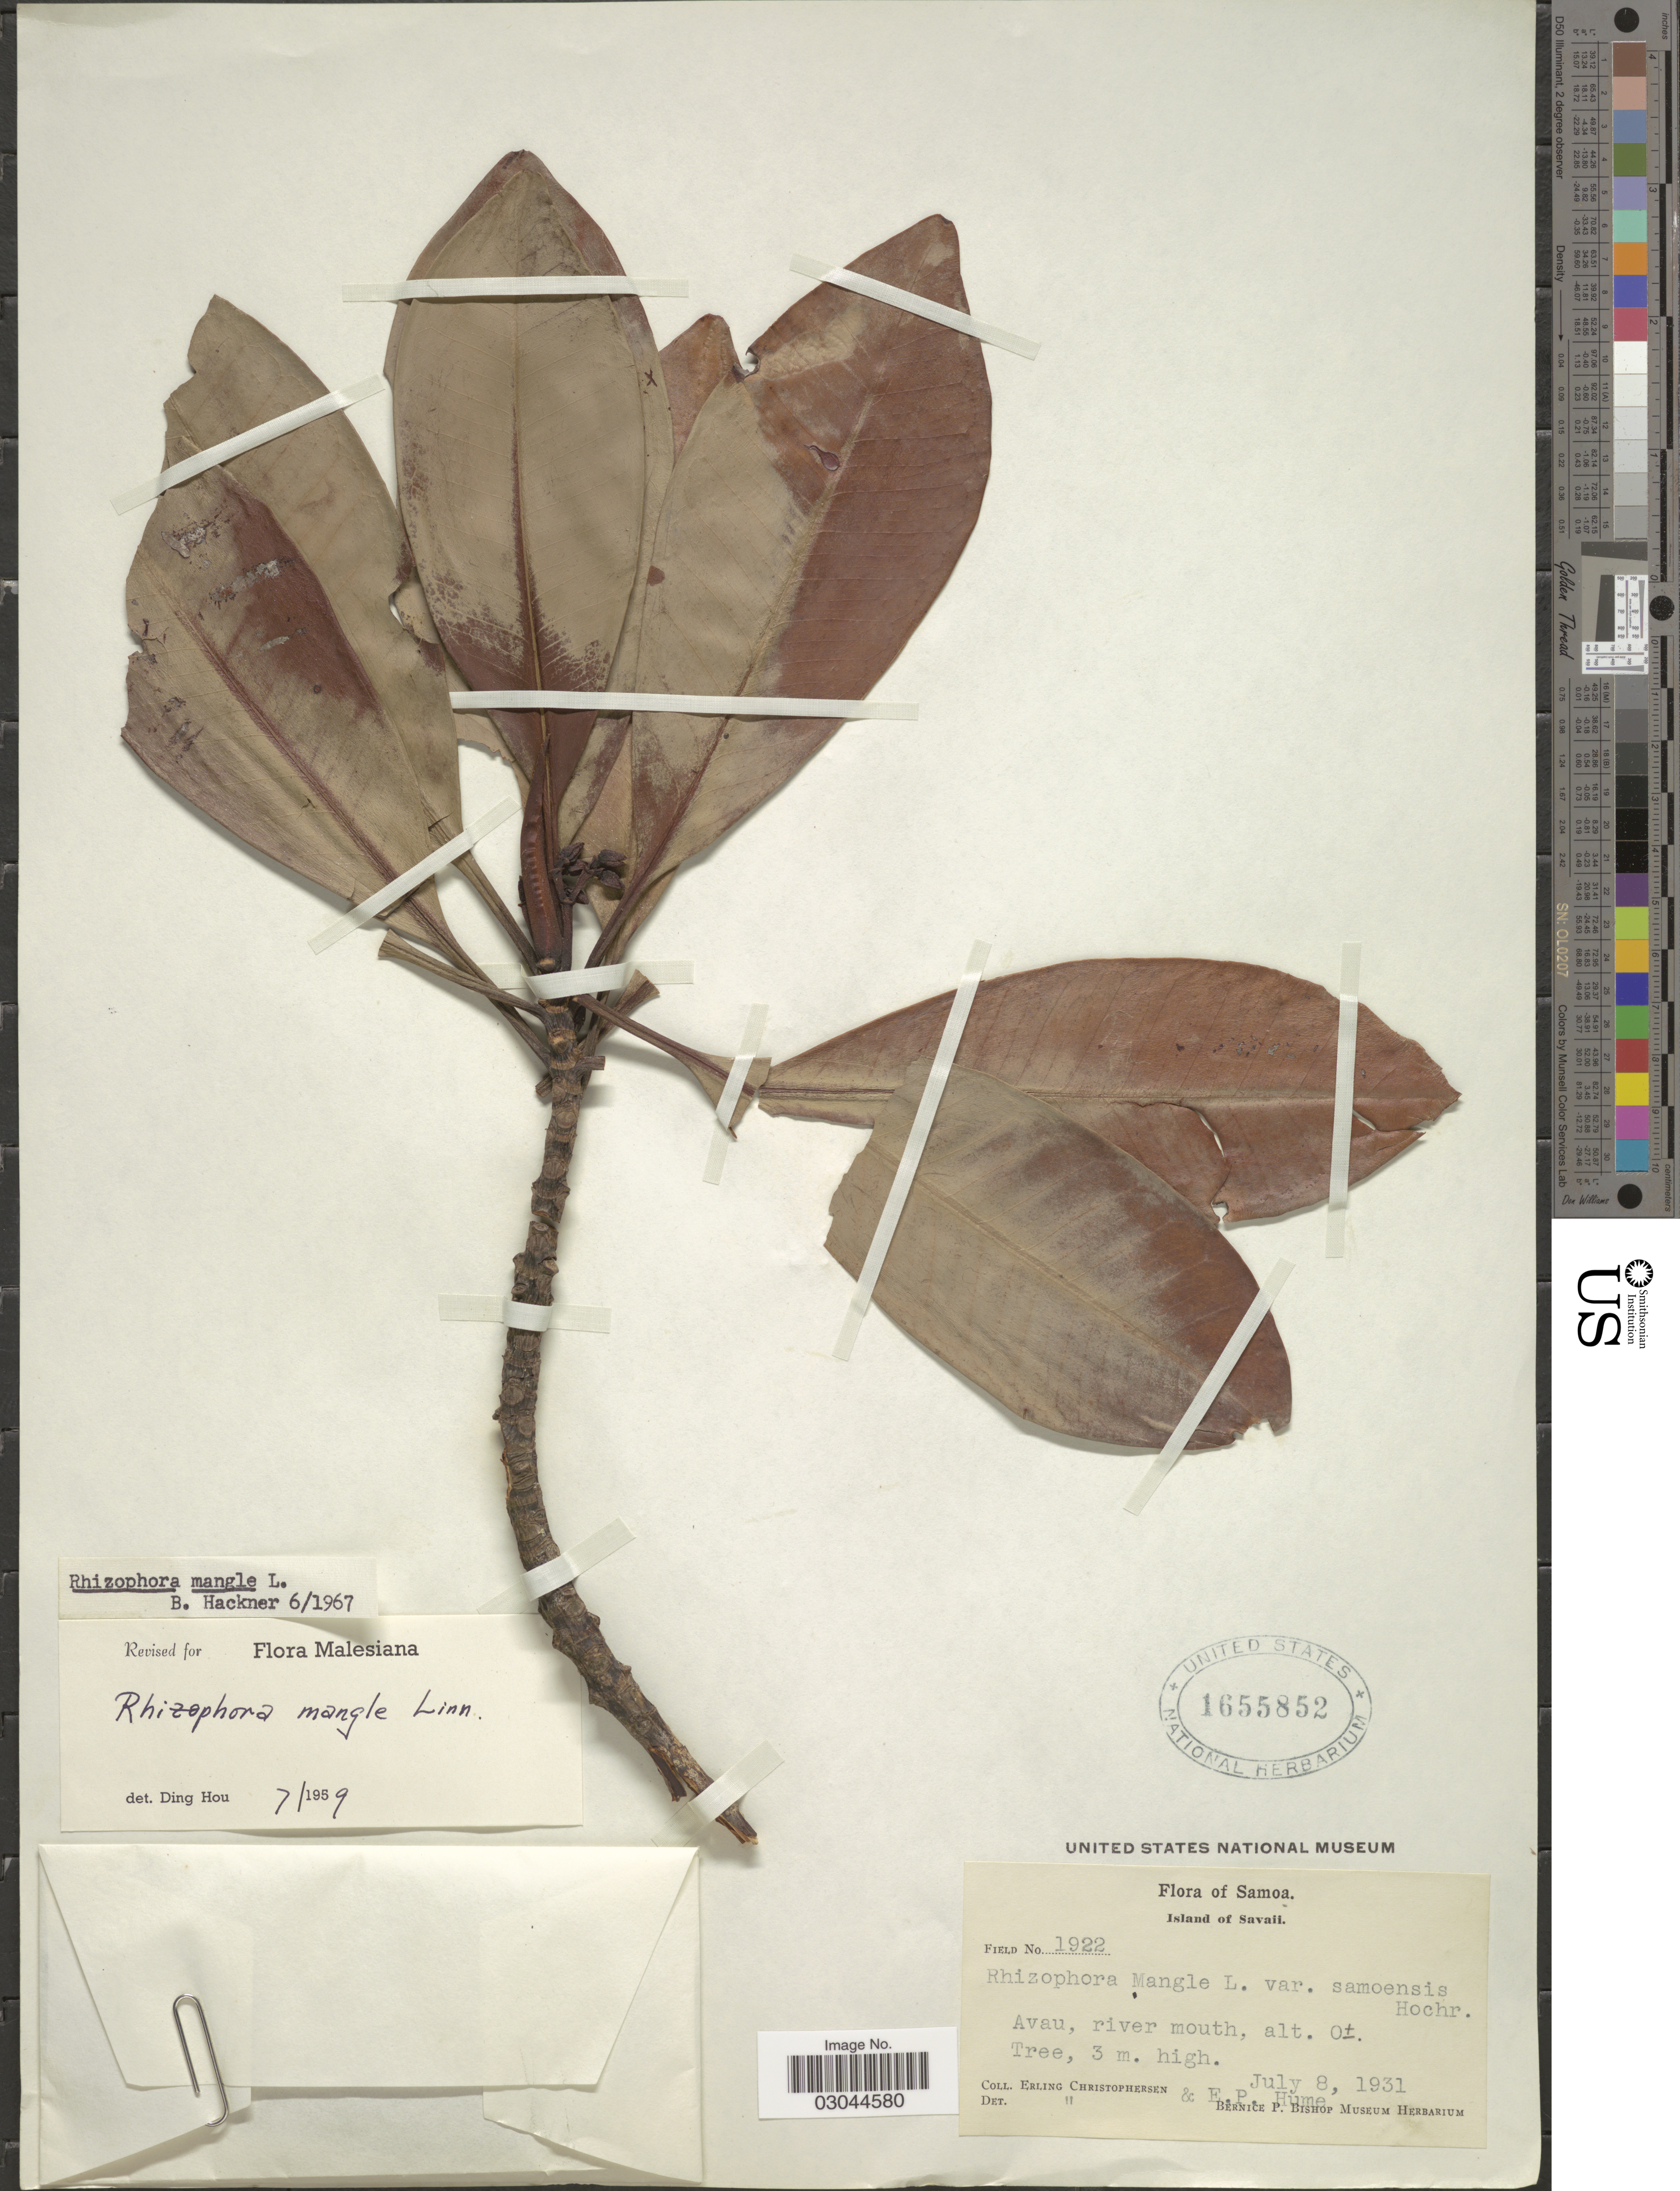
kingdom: Plantae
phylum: Tracheophyta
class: Magnoliopsida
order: Malpighiales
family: Rhizophoraceae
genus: Rhizophora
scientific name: Rhizophora mangle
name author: L.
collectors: E. Christophersen & E. P. Hume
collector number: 1922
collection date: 1931-07-08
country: Samoa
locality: Island of Savaii. Avau, river mouth.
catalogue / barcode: US 1655852